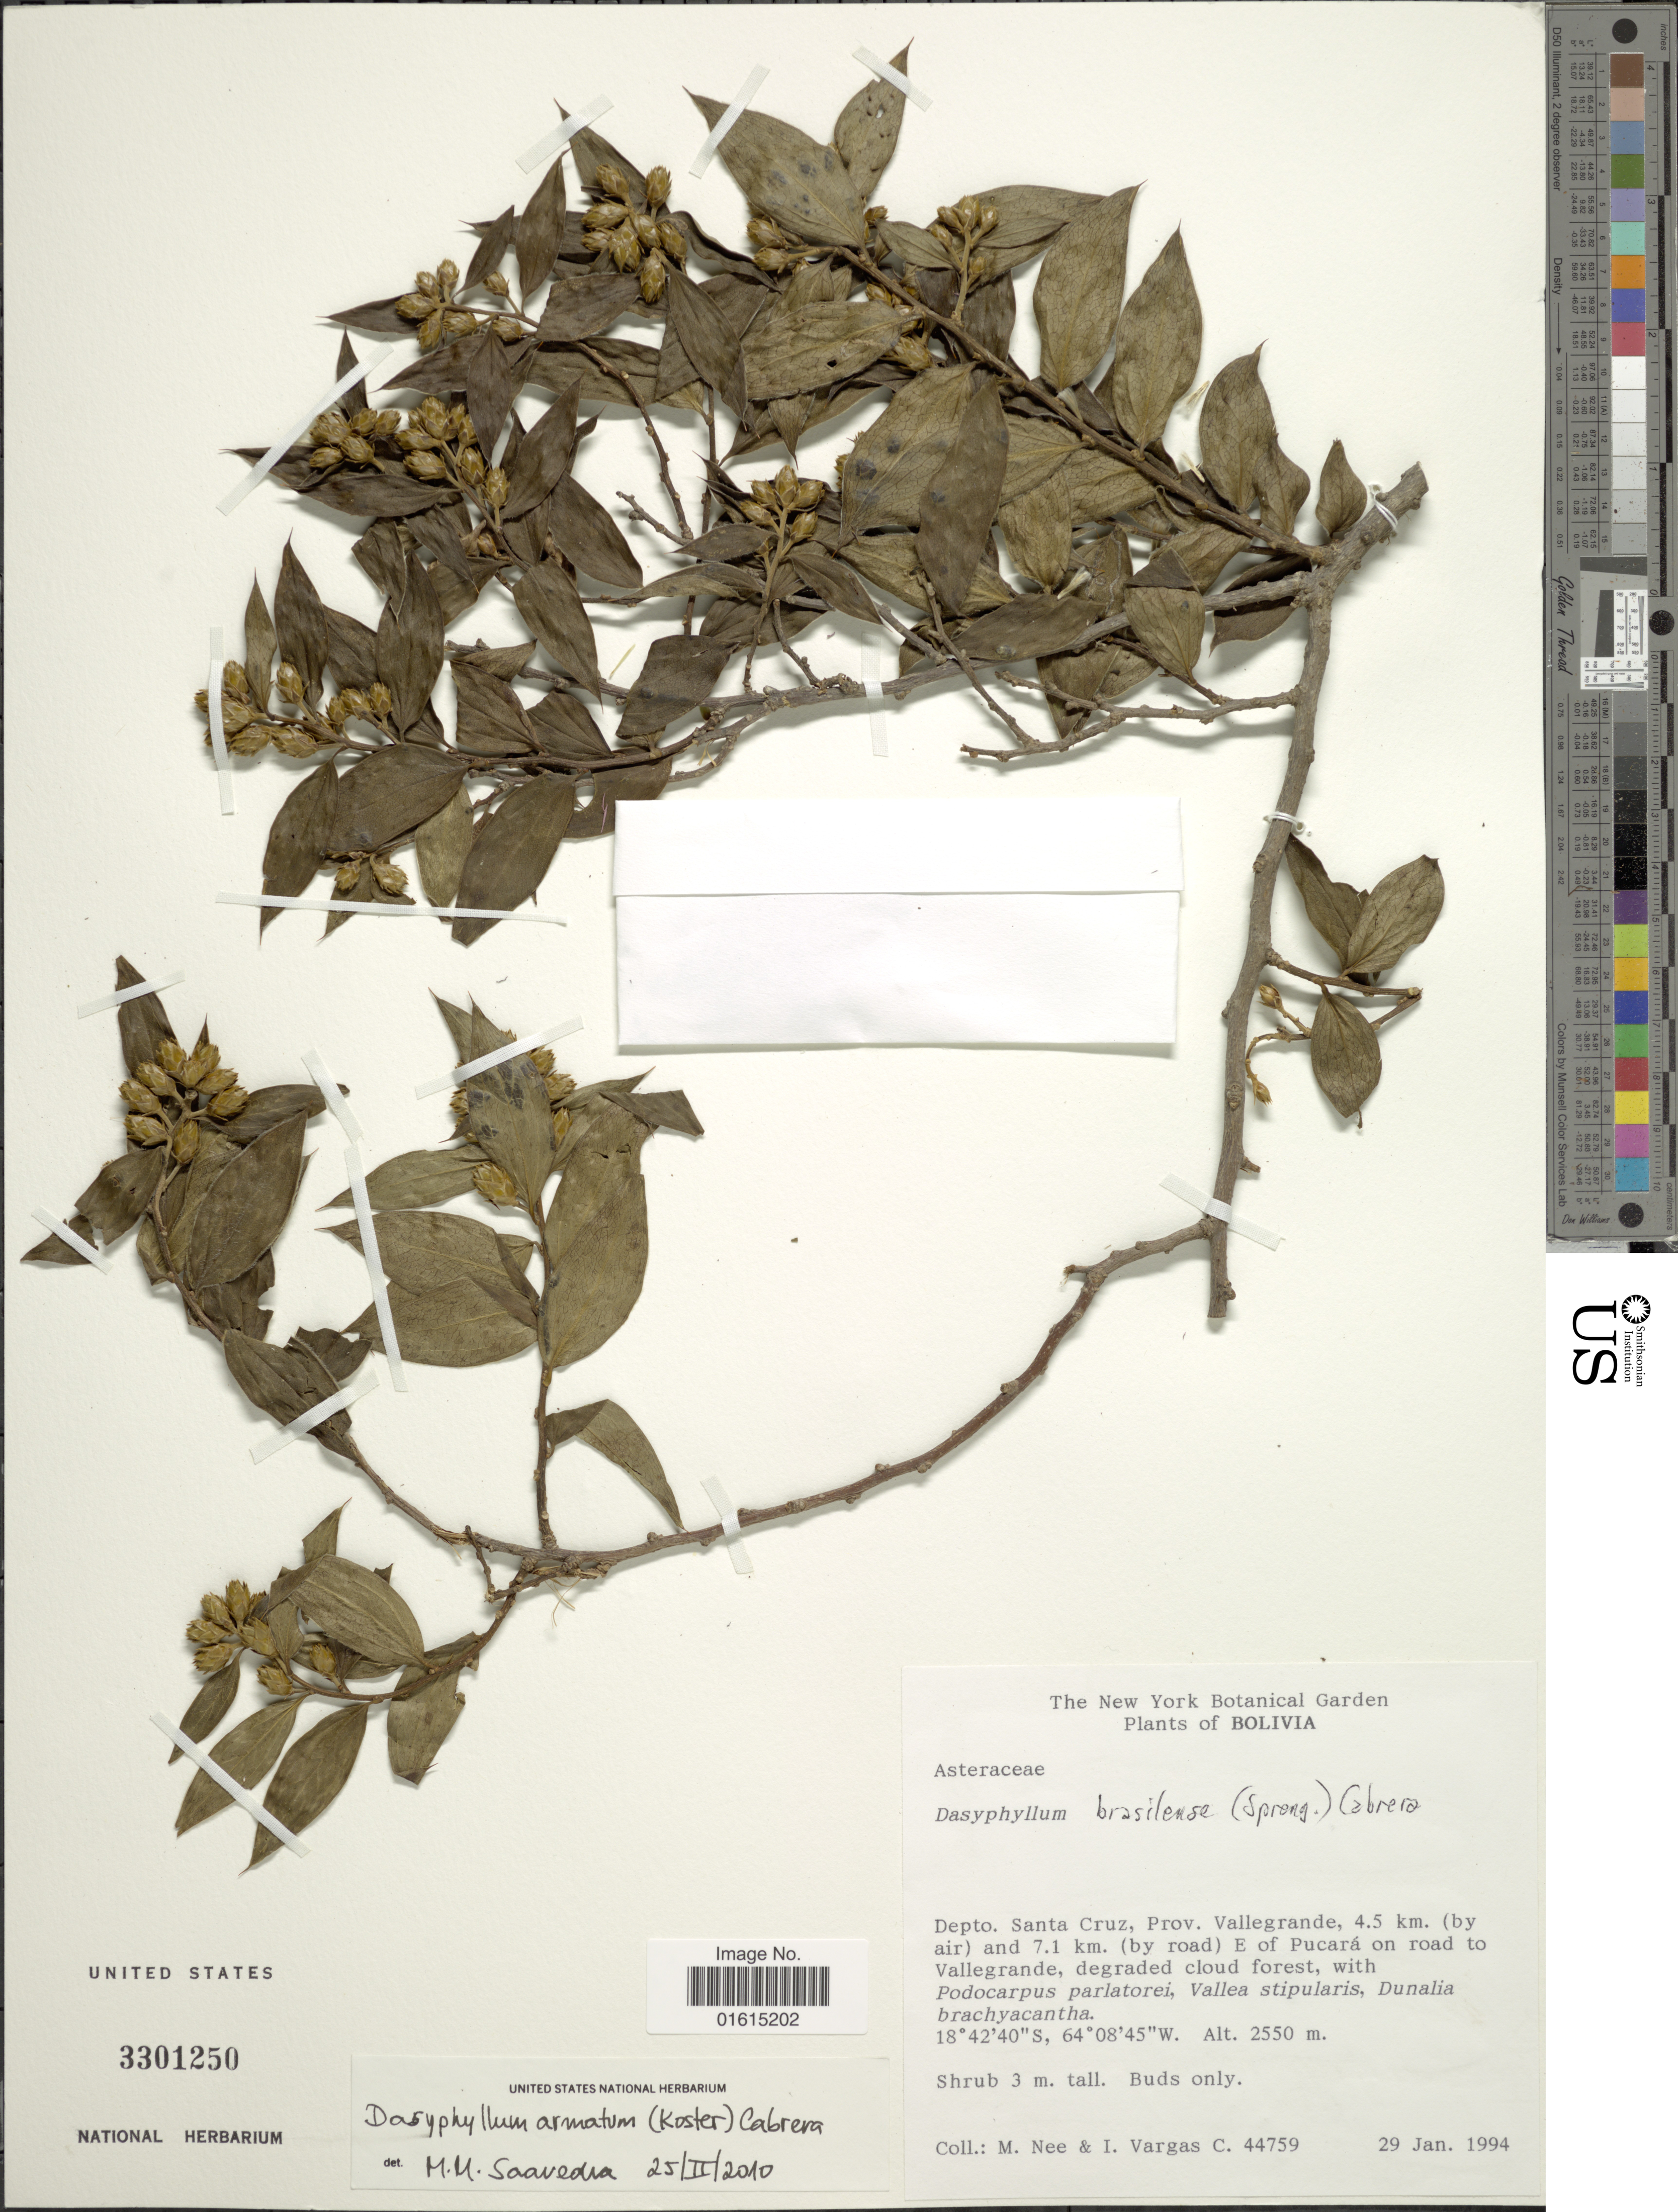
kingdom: Plantae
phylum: Tracheophyta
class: Magnoliopsida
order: Asterales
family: Asteraceae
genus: Dasyphyllum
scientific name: Dasyphyllum armatum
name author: (J. Kost.) Cabrera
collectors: M. Nee & I. Vargas C.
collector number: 44759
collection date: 1994-01-29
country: Bolivia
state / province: Santa Cruz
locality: Depto. Santa Cruz, Prov. Vallegrande, 4.5 km (by air) and 7.1 km. (by road) E of Pucara on road to Vallegrande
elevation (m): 2550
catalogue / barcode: US 3301250